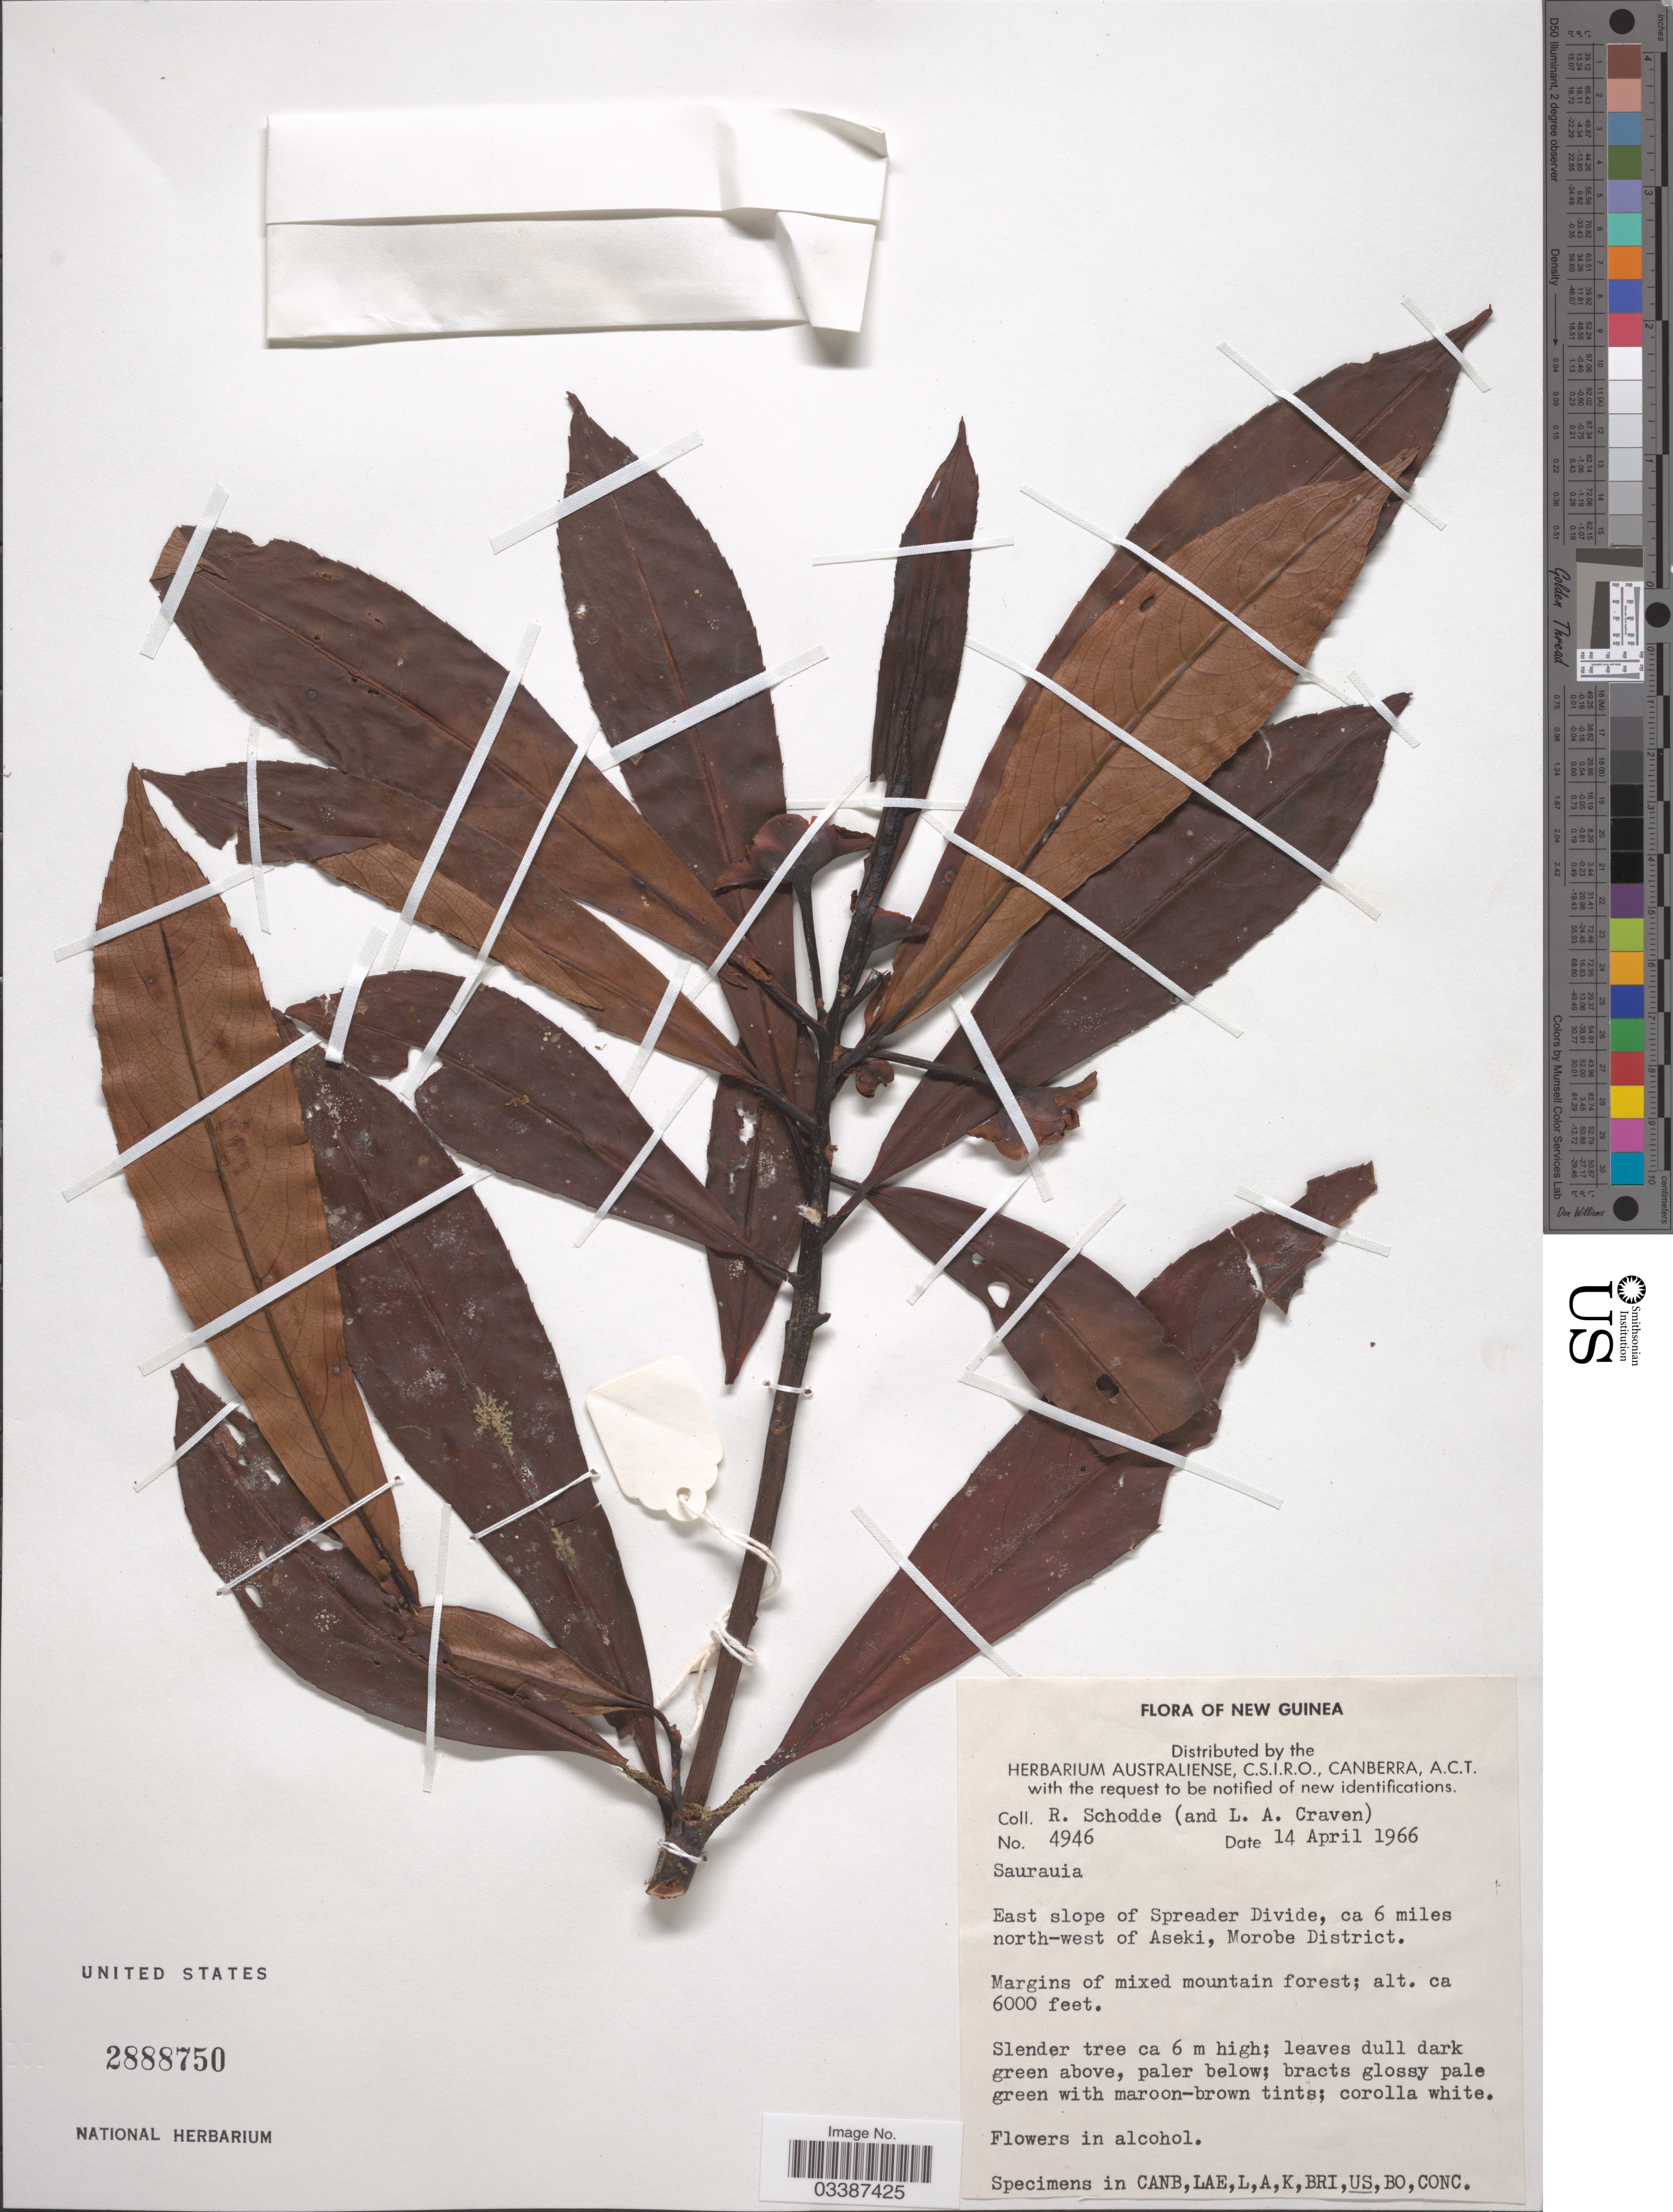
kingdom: Plantae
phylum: Tracheophyta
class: Magnoliopsida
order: Ericales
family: Actinidiaceae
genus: Saurauia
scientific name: Saurauia sp.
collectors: R. Schodde & L. A. Craven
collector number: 4946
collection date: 1966-04-14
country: Papua New Guinea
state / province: Morobe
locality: New Guinea. East slope of Spreader Divide, ca. 6 miles north-west of Aseki, Morobe District.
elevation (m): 1829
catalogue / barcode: US 2888750